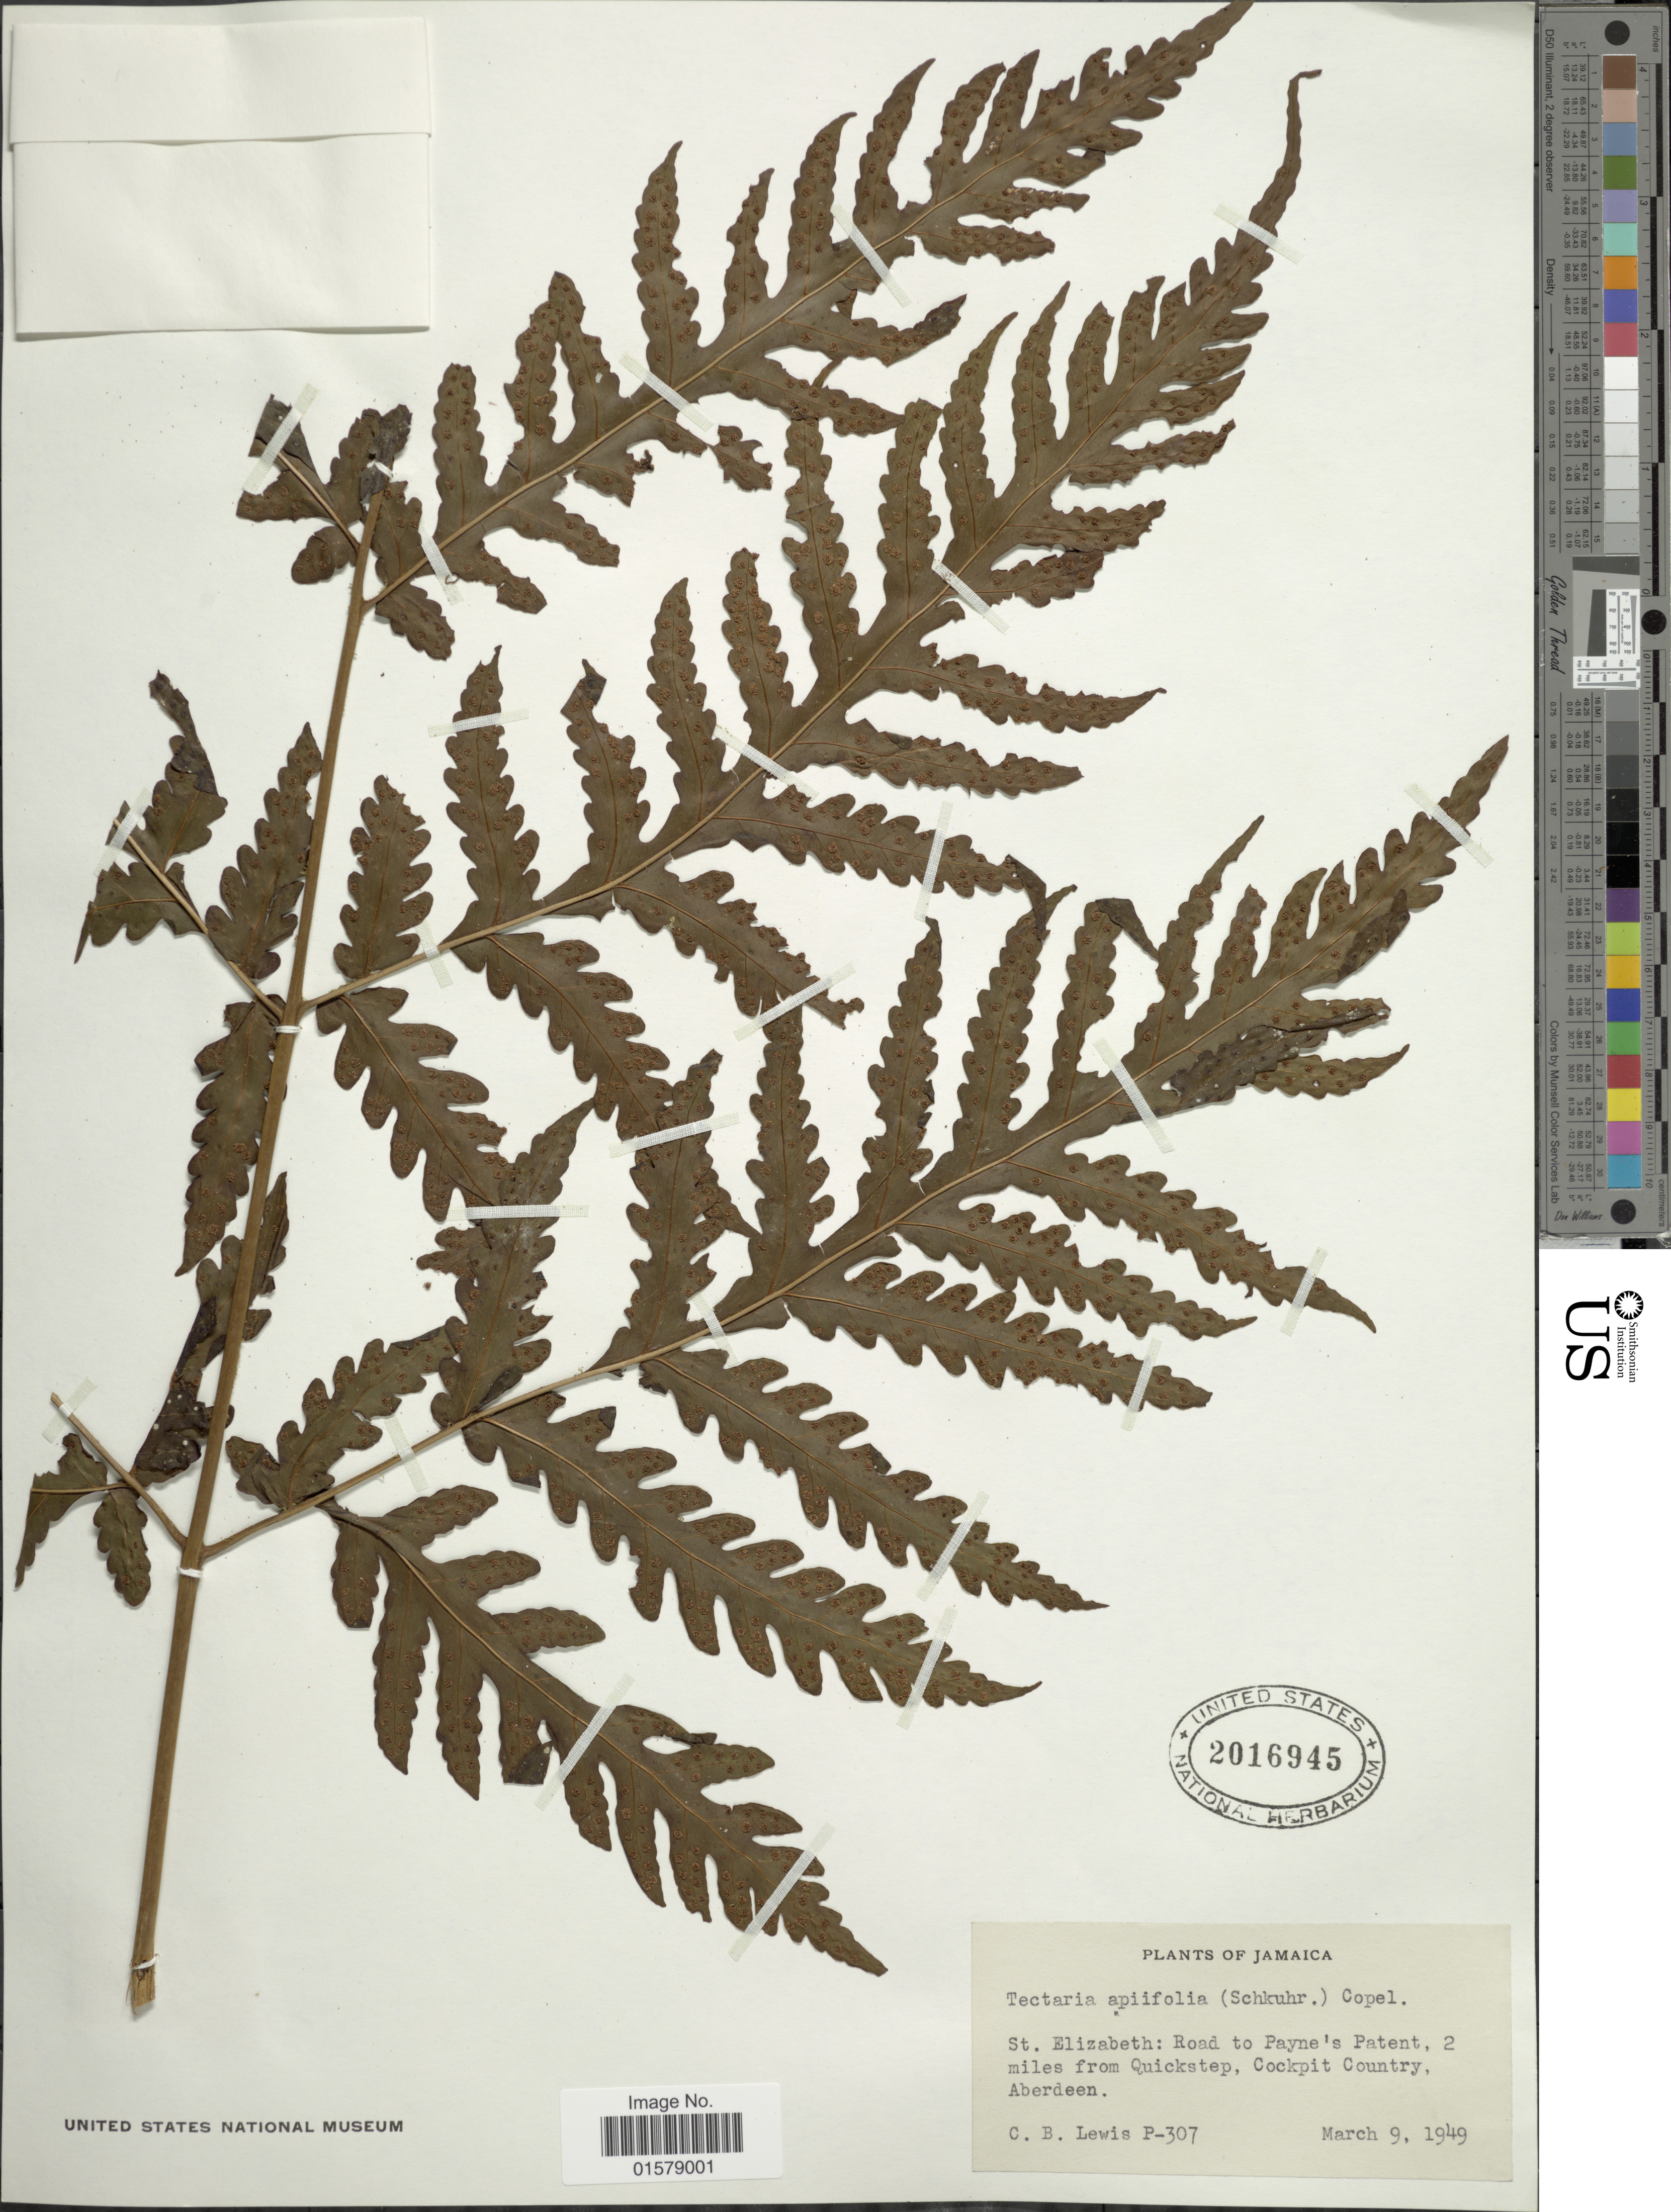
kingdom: Plantae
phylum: Tracheophyta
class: Polypodiopsida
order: Polypodiales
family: Tectariaceae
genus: Tectaria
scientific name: Tectaria apiifolia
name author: (Schkuhr) Copel.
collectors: C. B. Lewis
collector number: P-307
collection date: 1947-03-09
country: Jamaica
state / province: Saint Elizabeth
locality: Road to Payne's Patent, 2miles from Quickstep, Cockpit Country, Aberdeen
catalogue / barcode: US 2016945